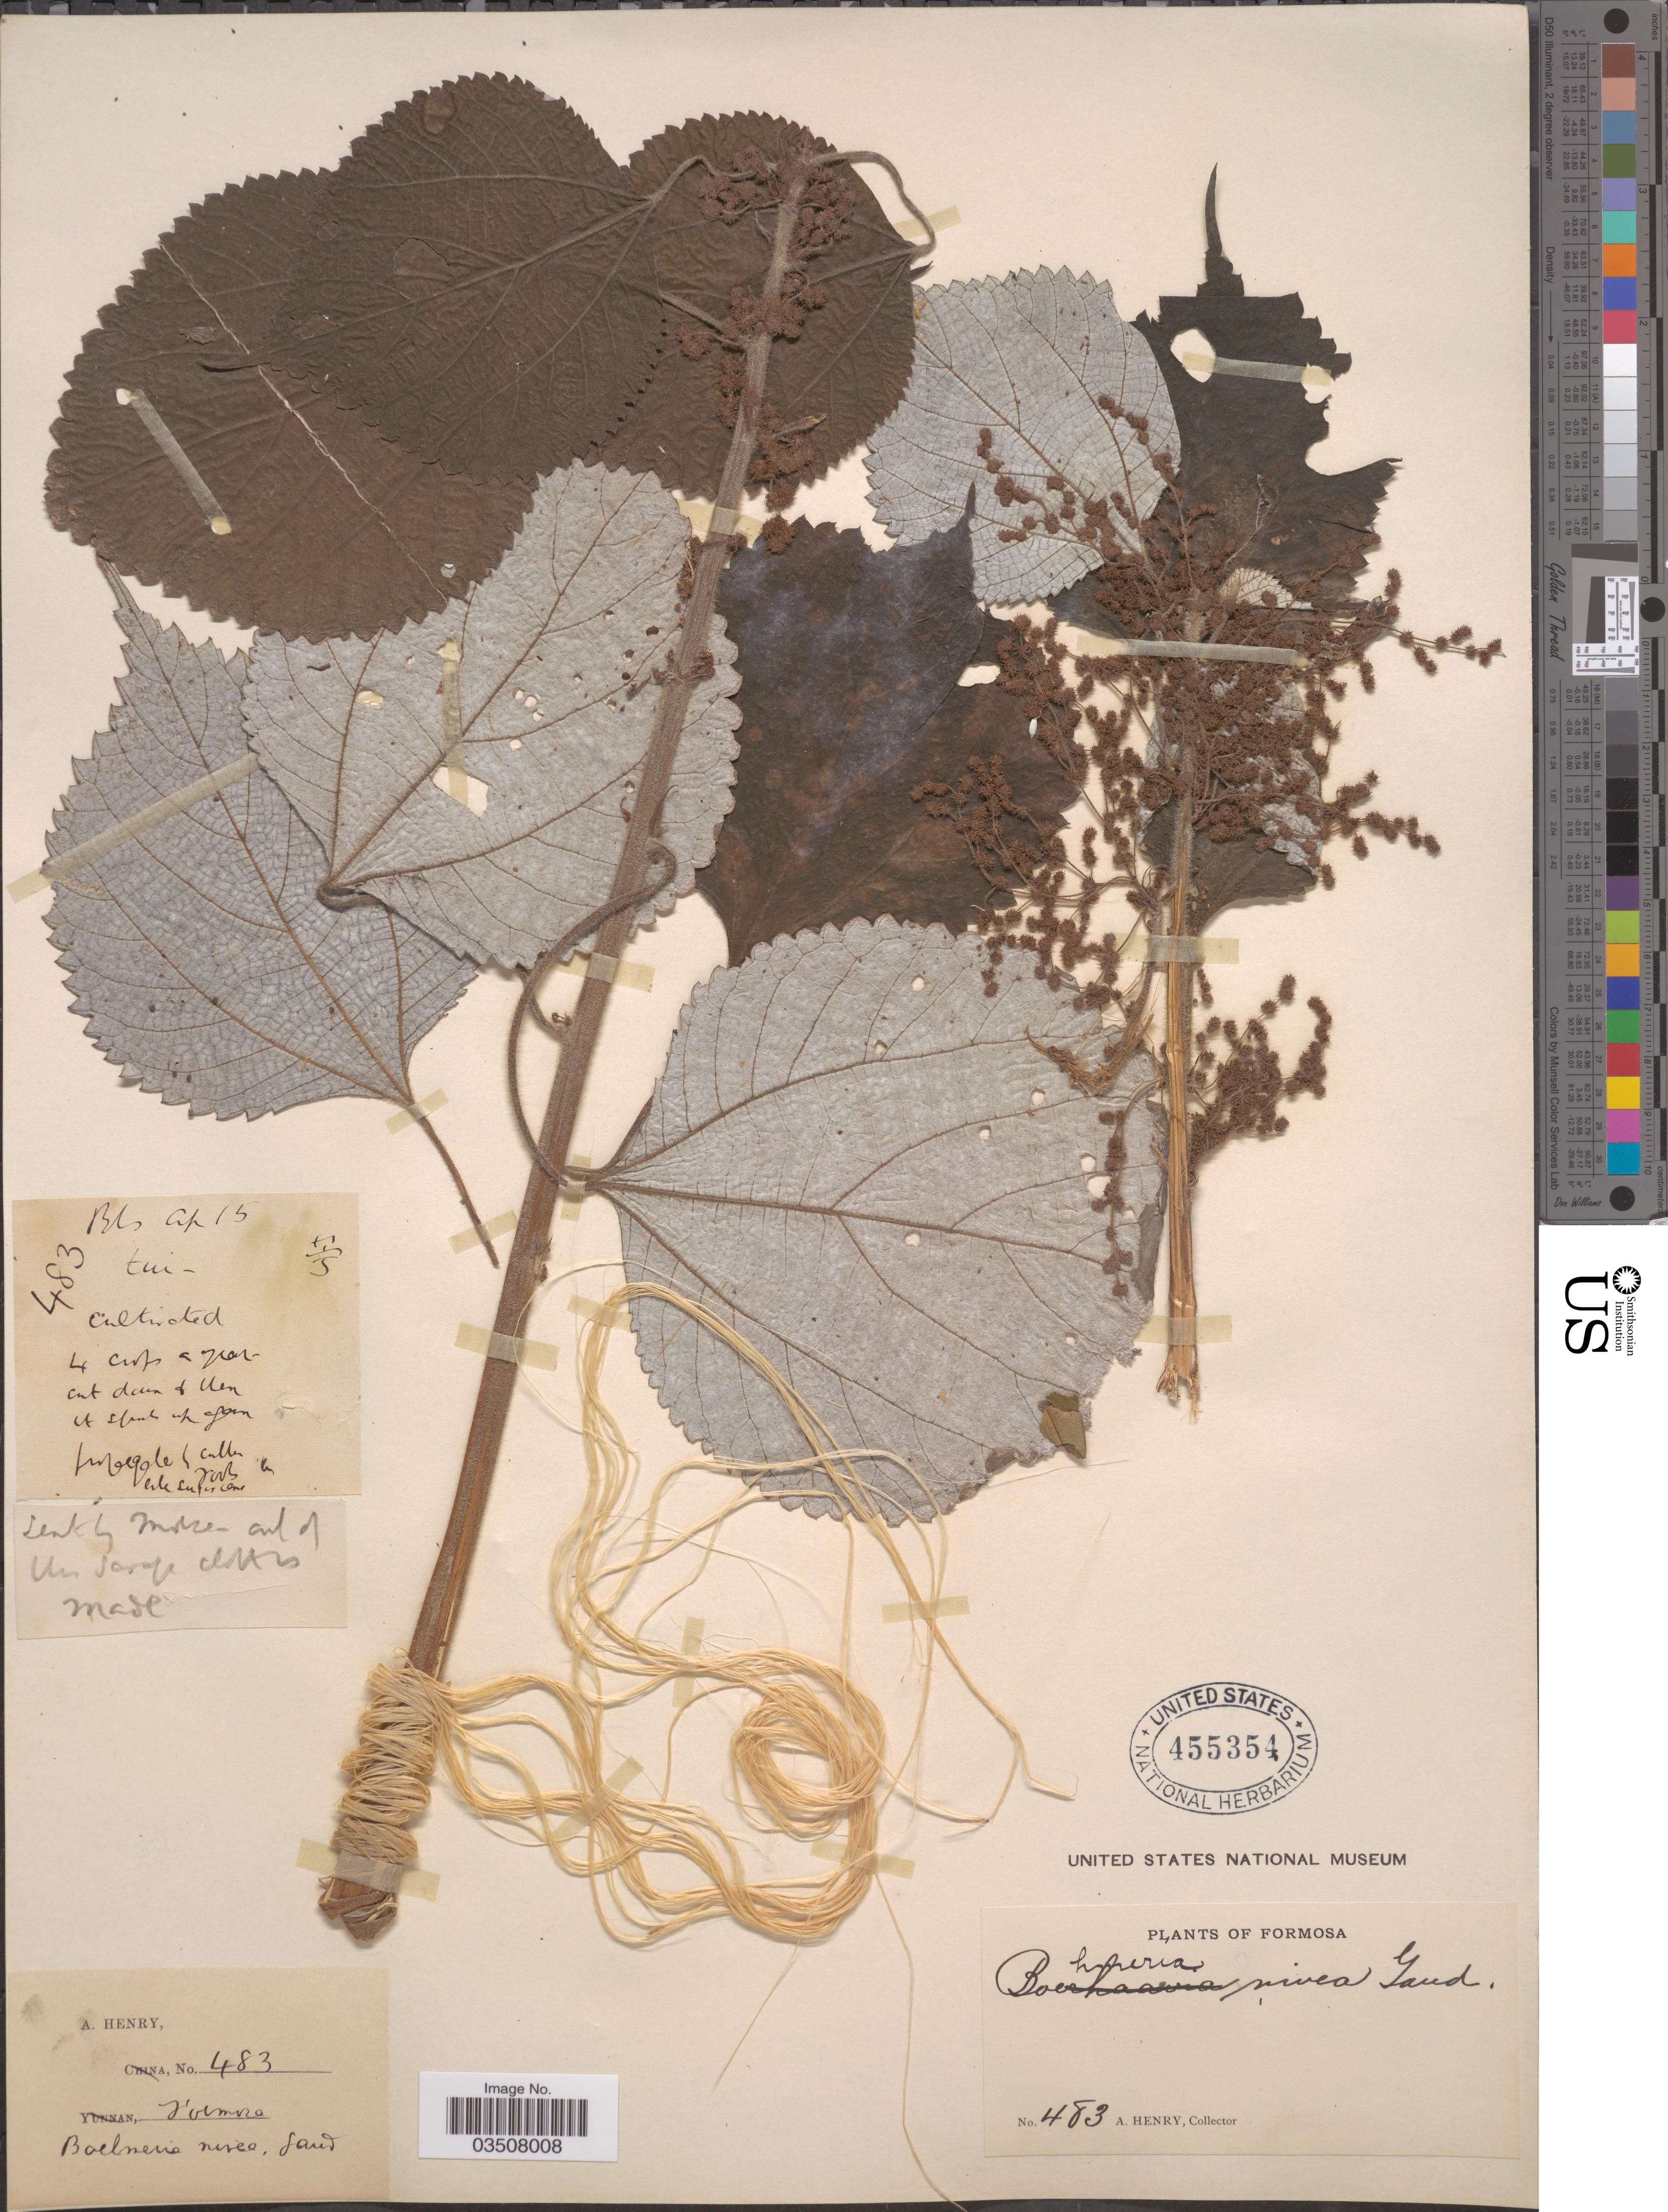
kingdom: Plantae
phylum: Tracheophyta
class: Magnoliopsida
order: Rosales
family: Urticaceae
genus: Boehmeria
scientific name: Boehmeria nivea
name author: (L.) Gaudich.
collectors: A. Henry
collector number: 483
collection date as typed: Transcribed d/m/y: /4/15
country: Taiwan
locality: Formosa. Bks [Bankensing]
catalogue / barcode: US 455354